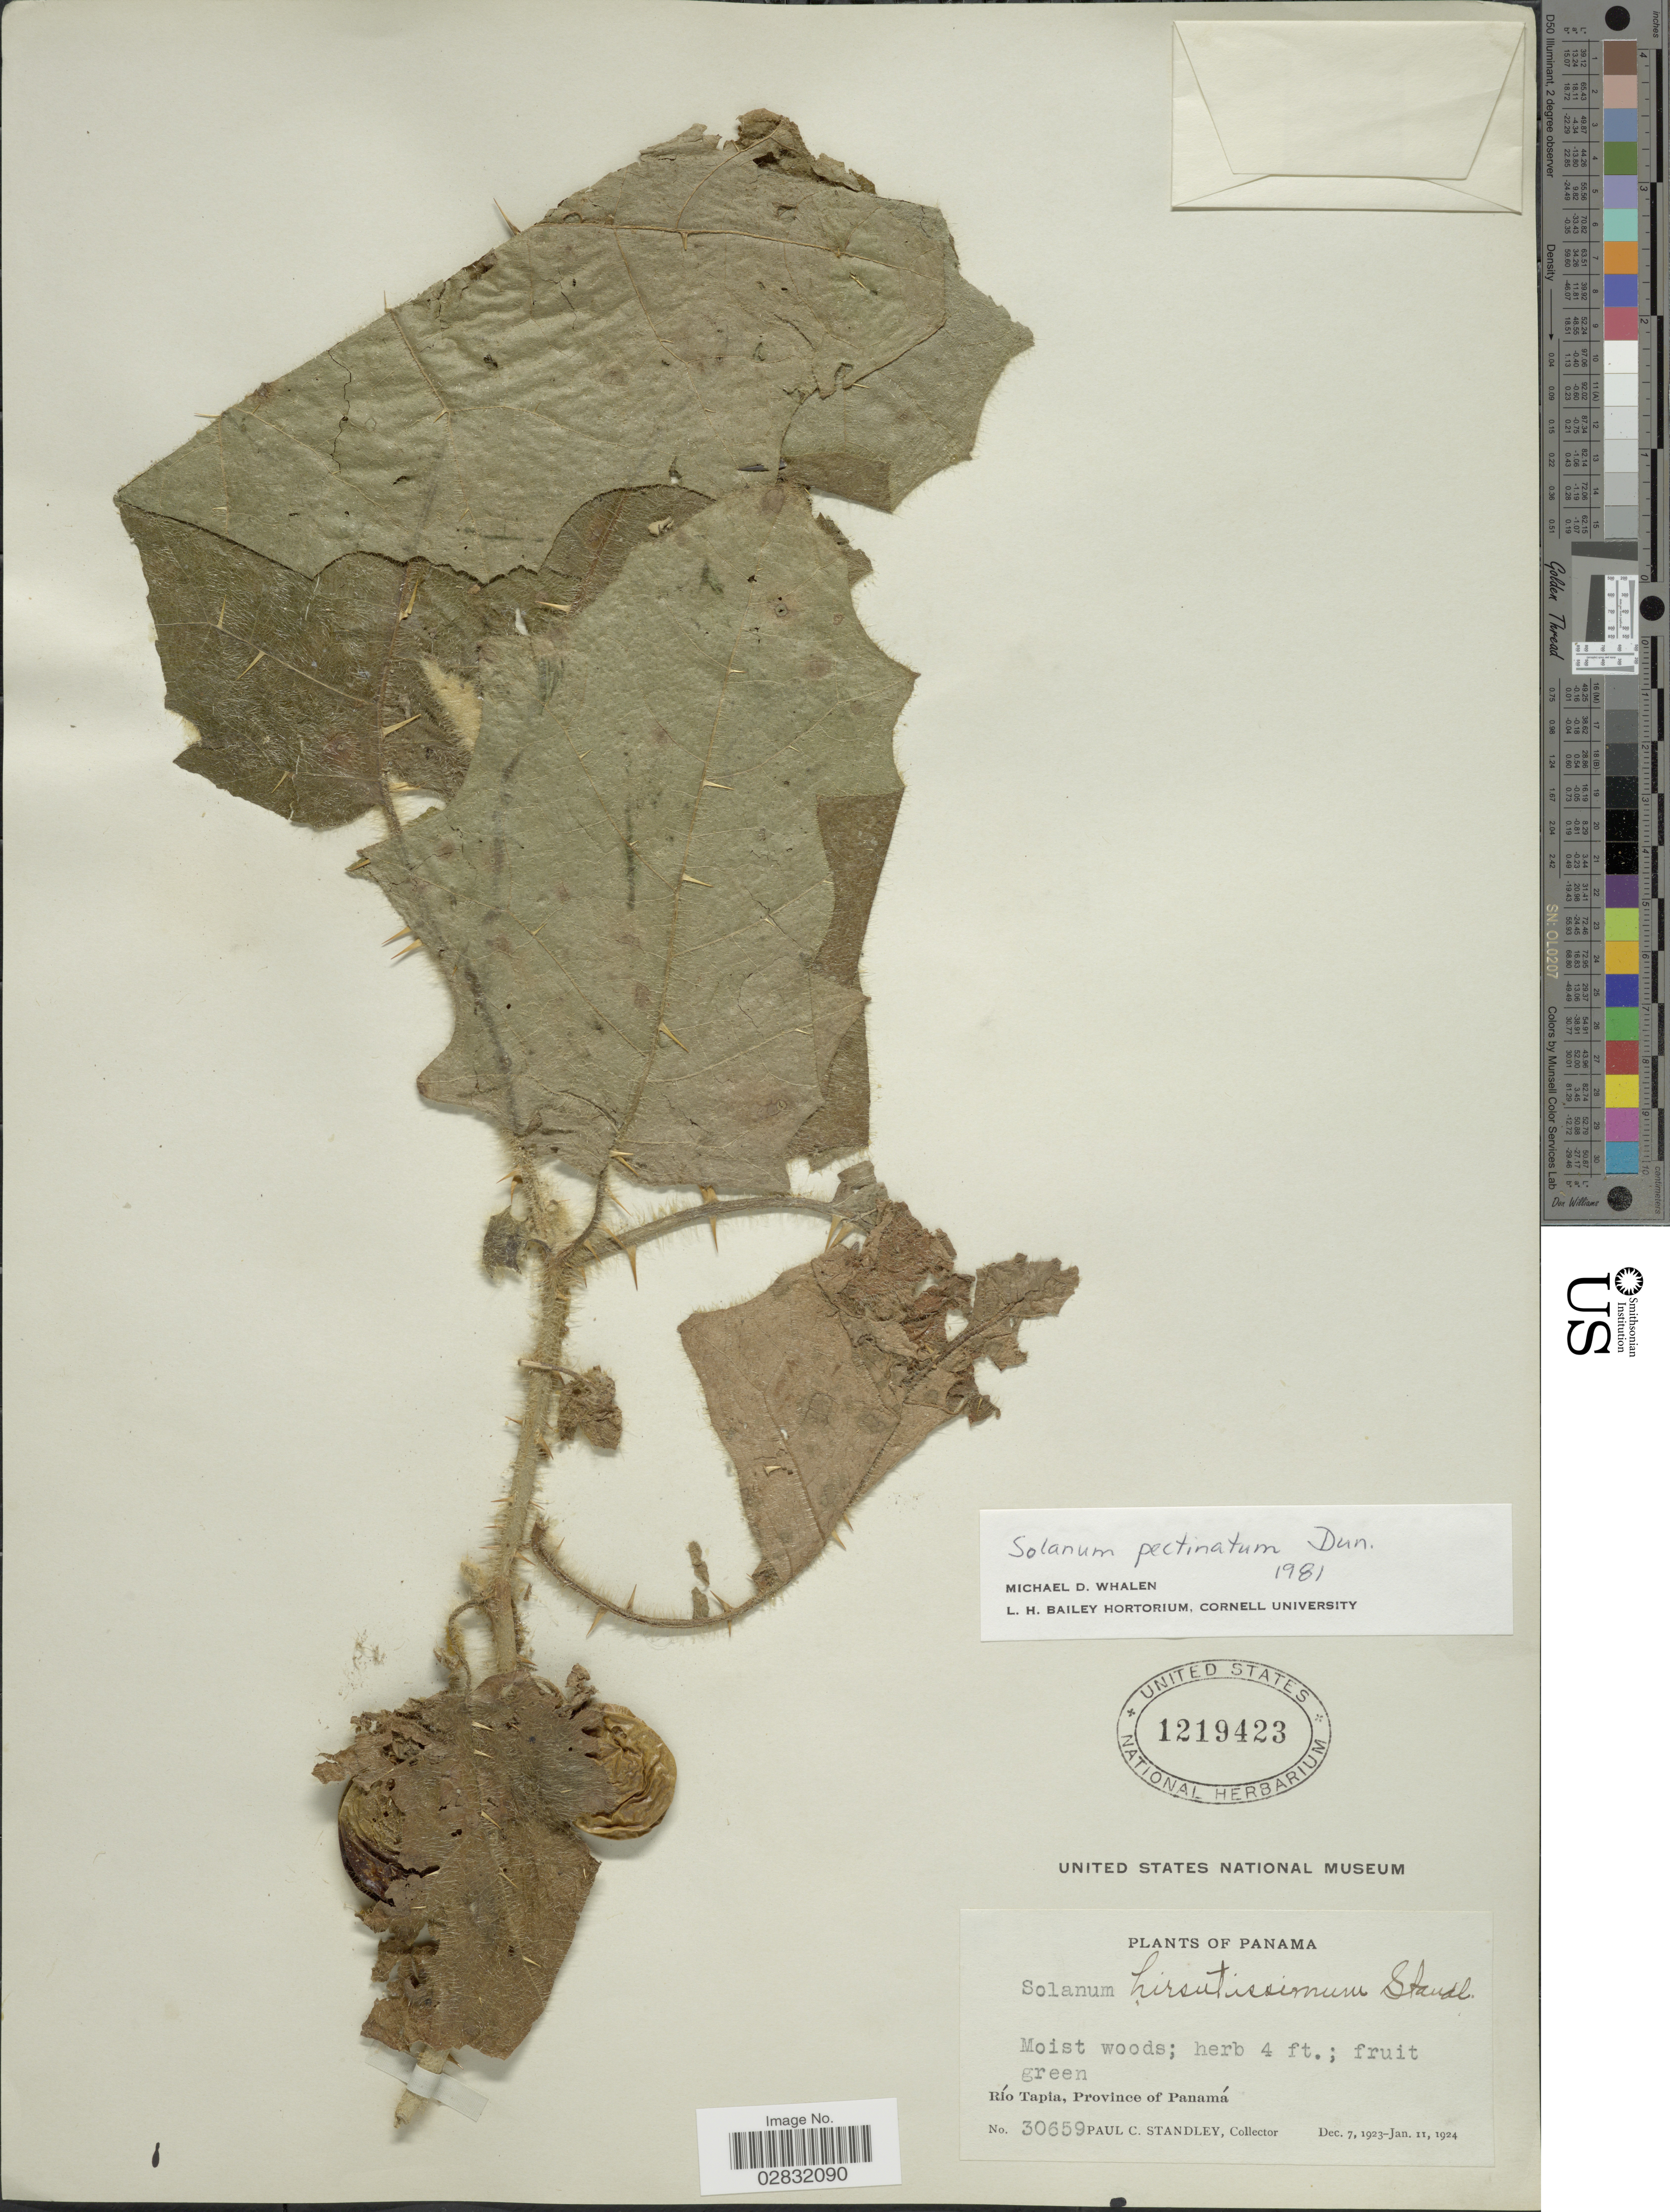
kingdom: Plantae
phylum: Tracheophyta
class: Magnoliopsida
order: Solanales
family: Solanaceae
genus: Solanum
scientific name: Solanum pectinatum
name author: Dunal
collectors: P. C. Standley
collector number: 30659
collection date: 1923-12-07/1924-01-11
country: Panama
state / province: Panamá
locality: Río Tapia.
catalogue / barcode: US 1219423